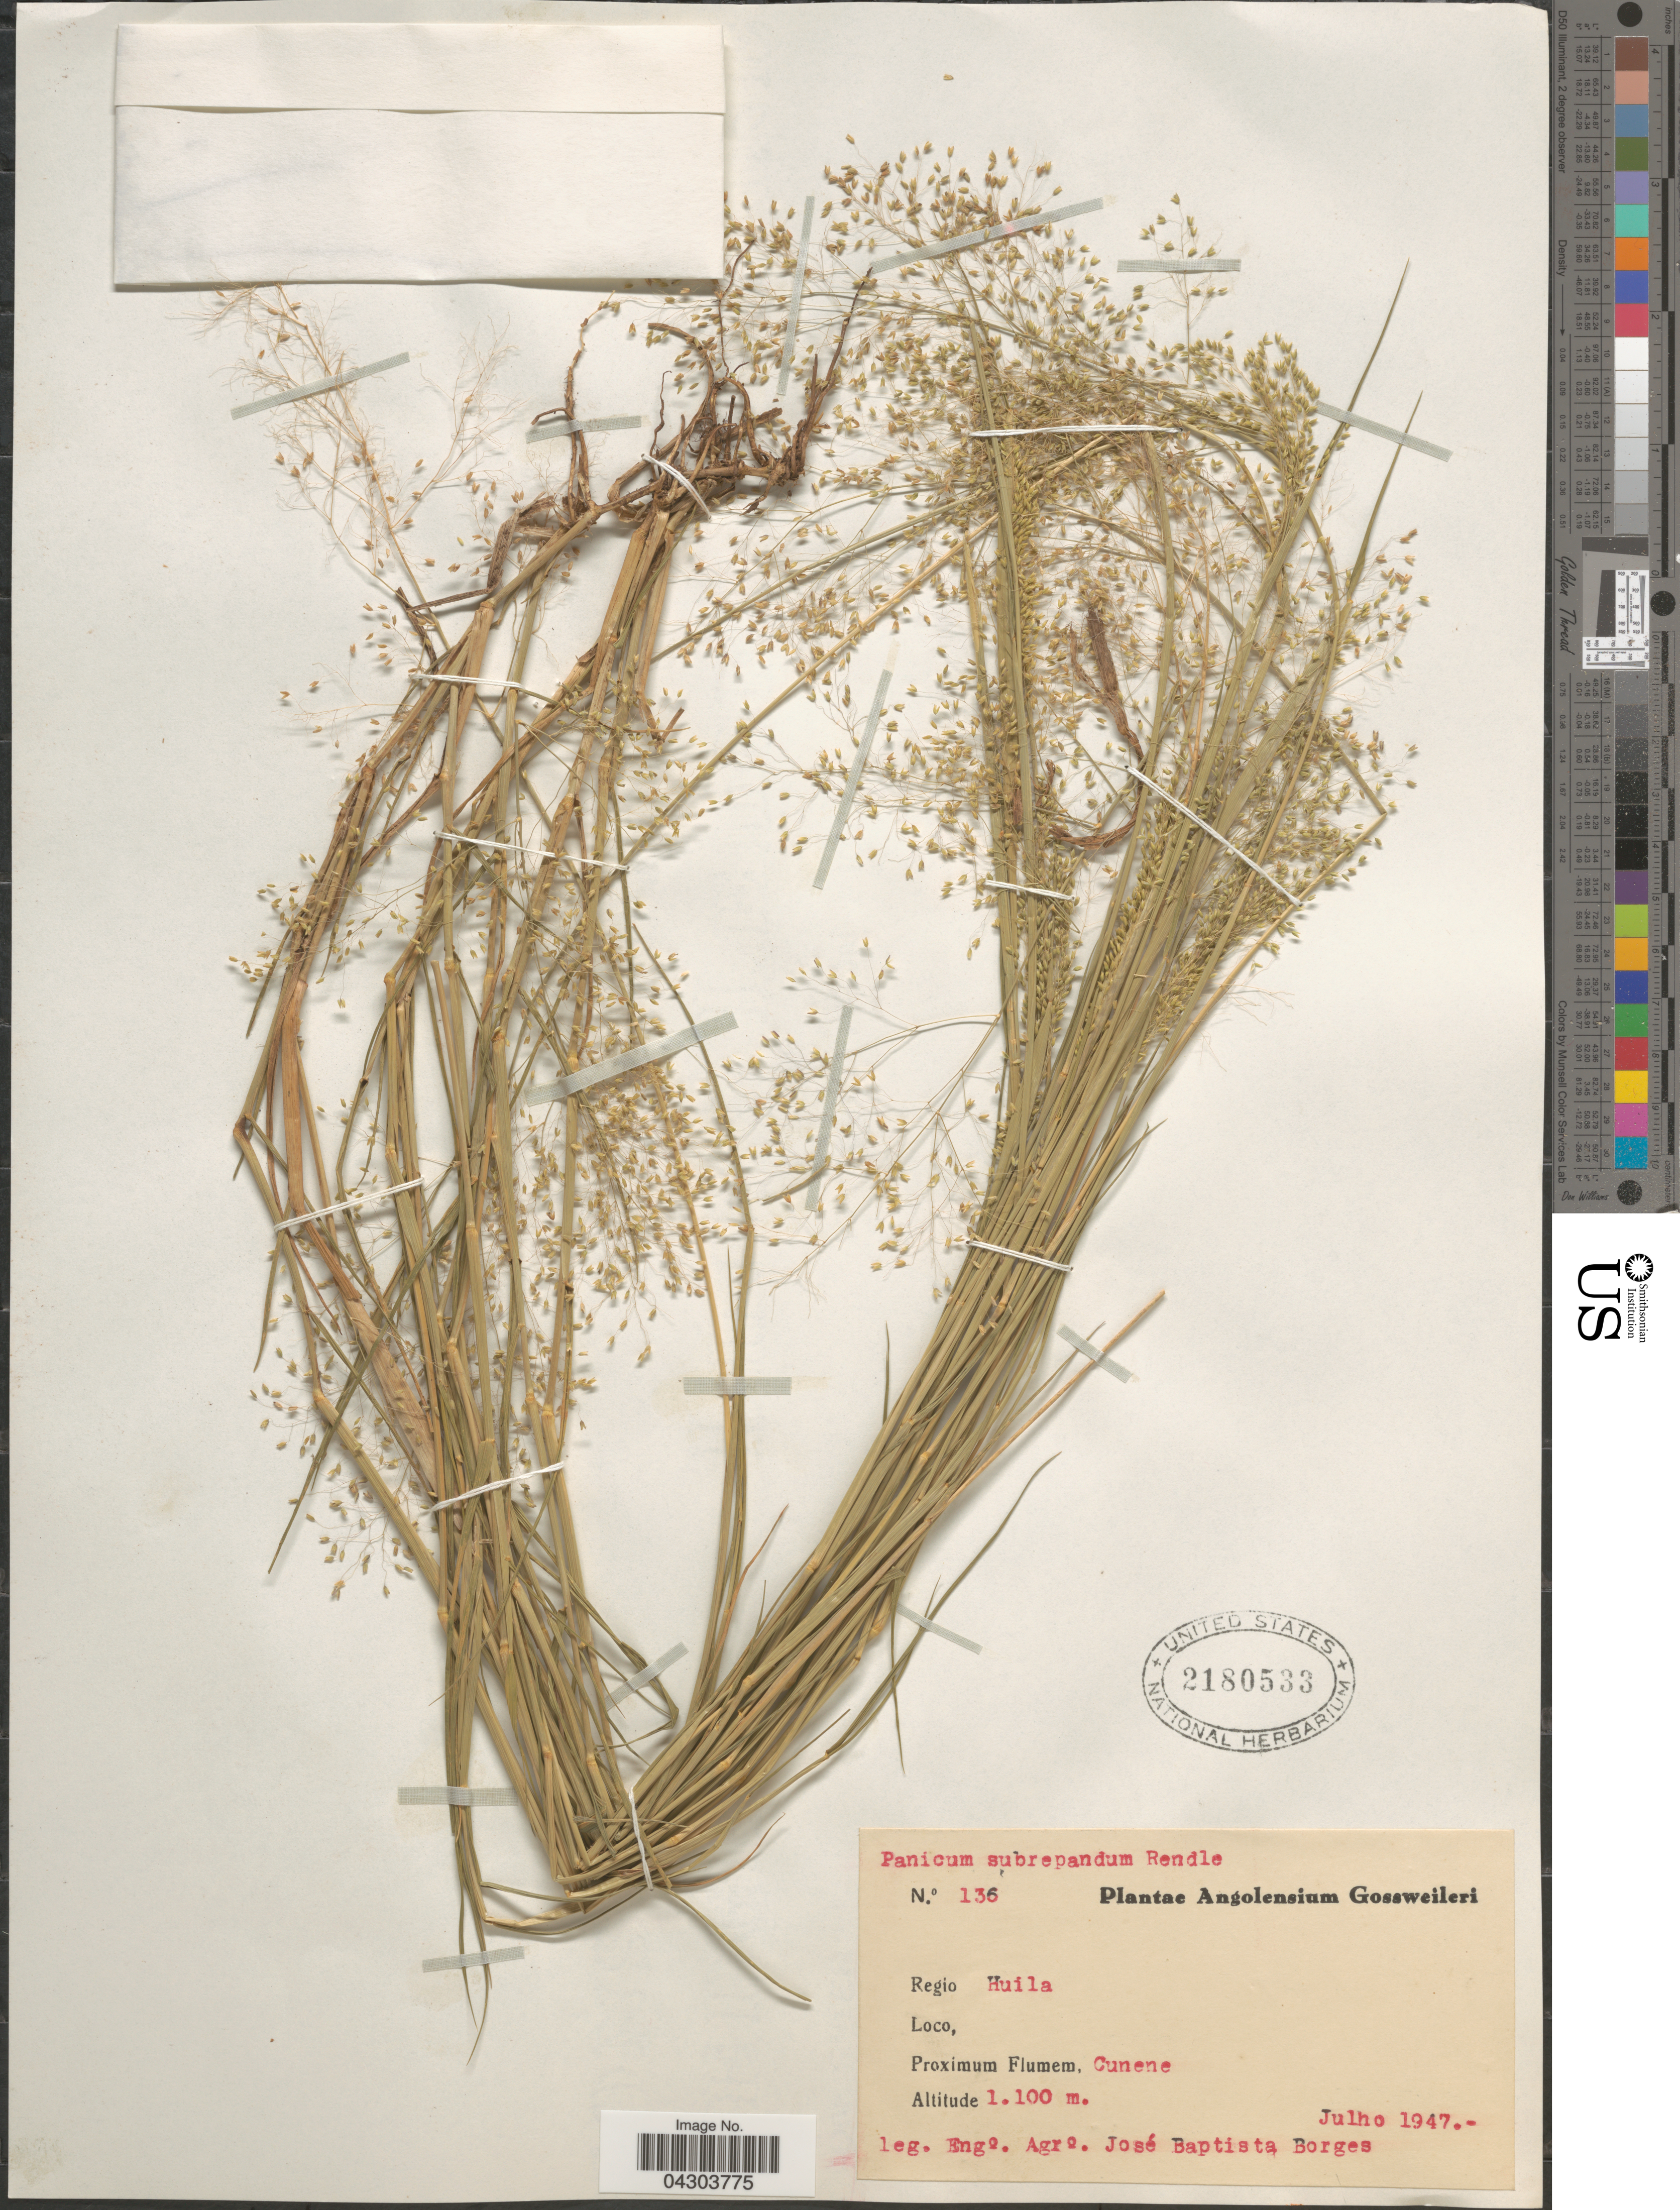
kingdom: Plantae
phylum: Tracheophyta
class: Liliopsida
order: Poales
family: Poaceae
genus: Panicum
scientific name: Panicum nervatum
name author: (Franch.) Stapf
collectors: E. Borges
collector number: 236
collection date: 1947-06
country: Angola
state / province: Huila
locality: Angolensium. Regio Huila. Proximum Flumem, Cunene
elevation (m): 1100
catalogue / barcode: US 2180533